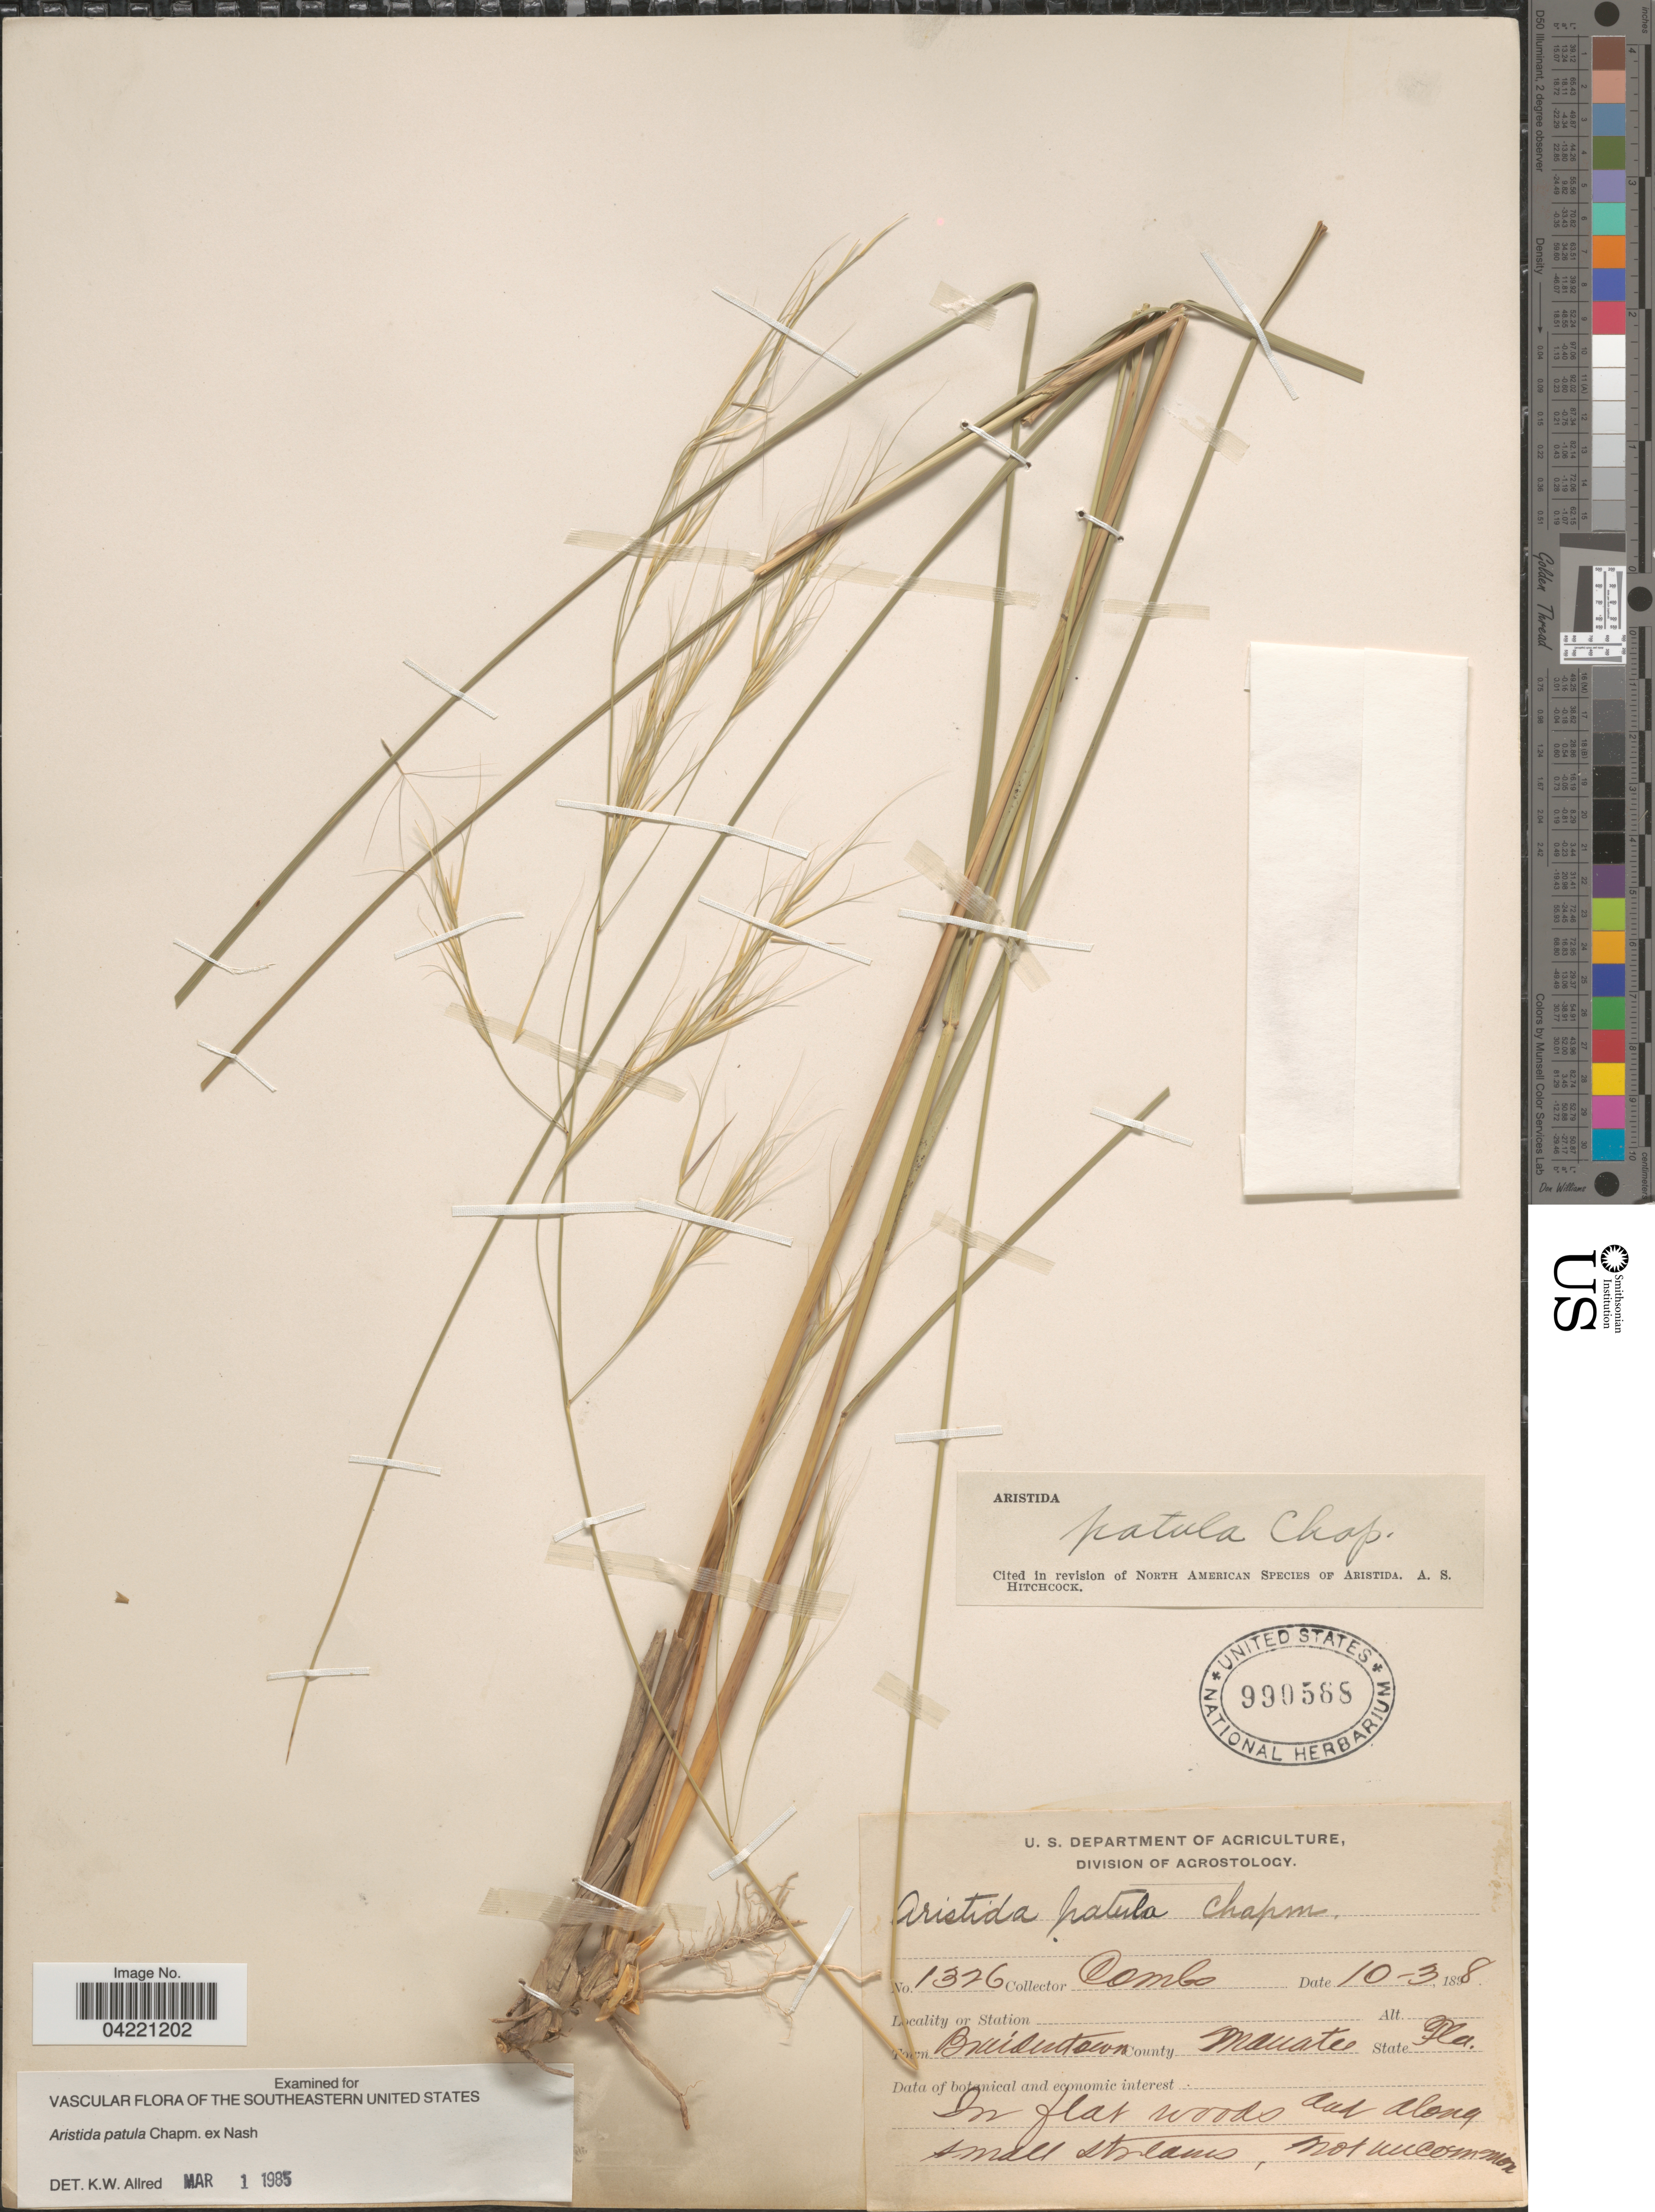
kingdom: Plantae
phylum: Tracheophyta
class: Liliopsida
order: Poales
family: Poaceae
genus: Aristida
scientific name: Aristida patula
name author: Chapm. ex Nash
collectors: -. Combs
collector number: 1326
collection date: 1898-10-03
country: United States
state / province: Florida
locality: Town Braidentown. County Manatee.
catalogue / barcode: US 990568